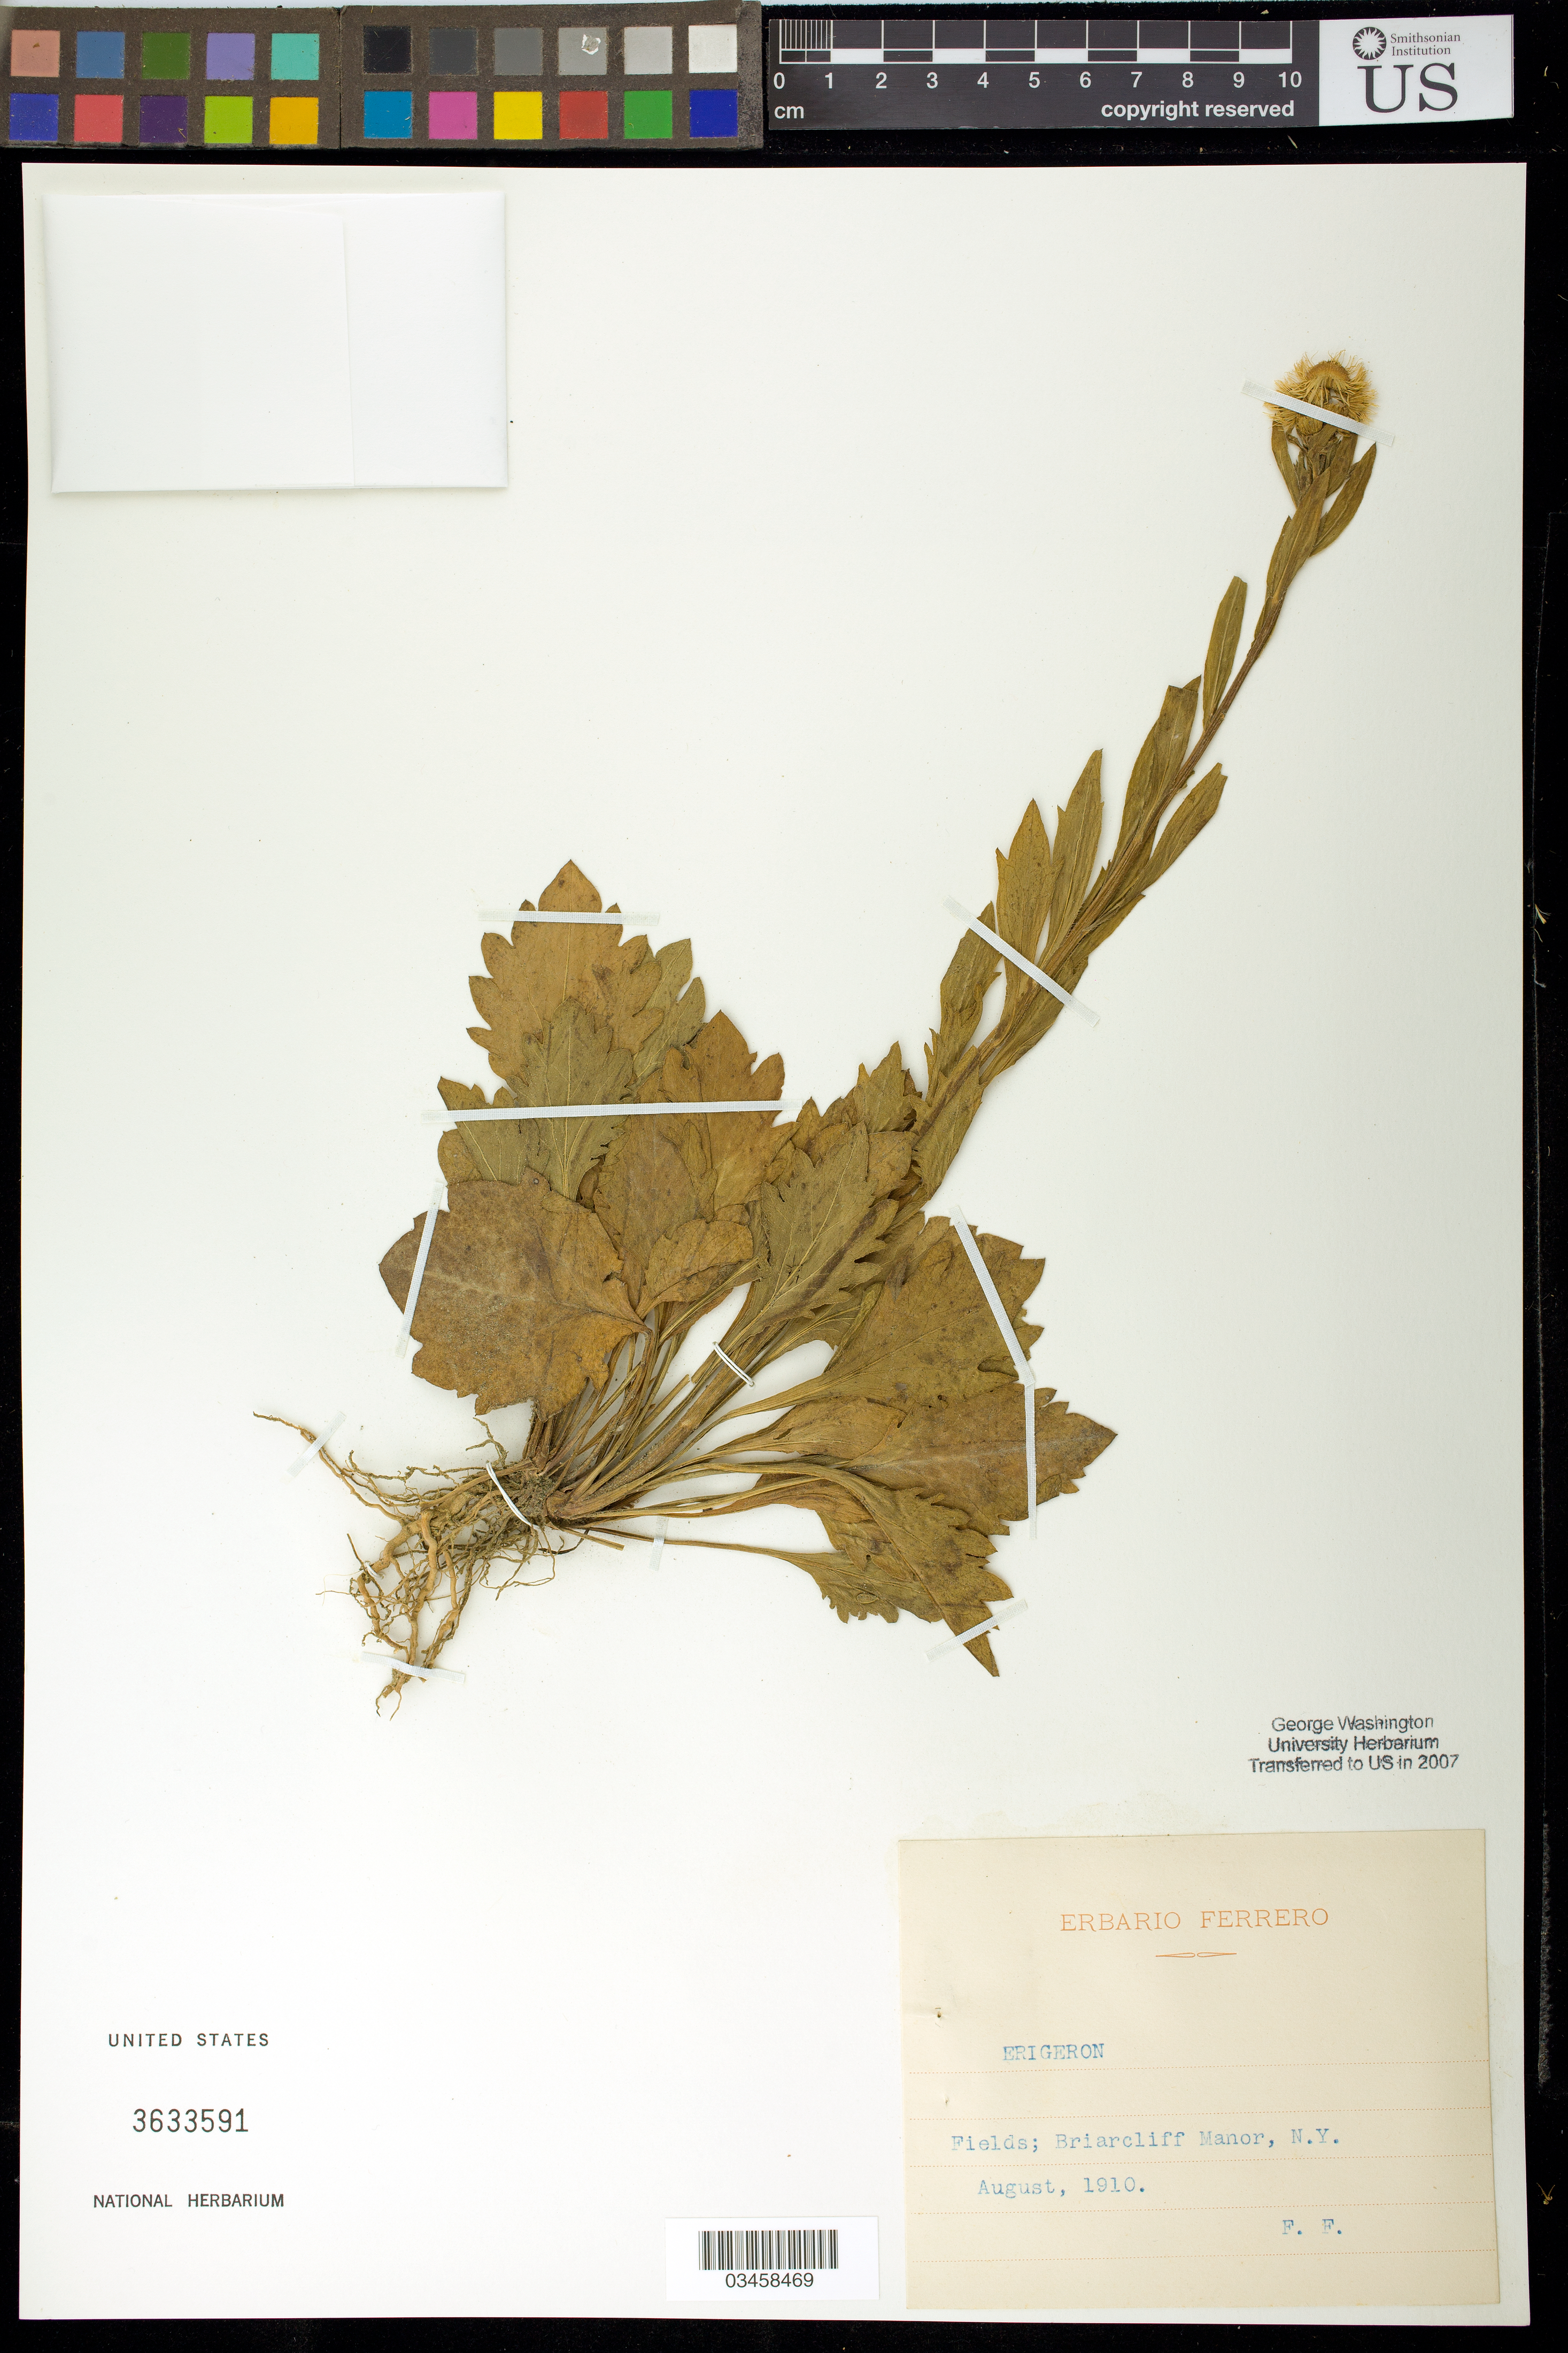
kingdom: Plantae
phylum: Tracheophyta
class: Magnoliopsida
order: Asterales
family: Asteraceae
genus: Erigeron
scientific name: Erigeron sp.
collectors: F. Ferrero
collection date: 1910-08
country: United States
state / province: New York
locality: Fields; Briarcliff Manor.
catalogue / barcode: US 3633591